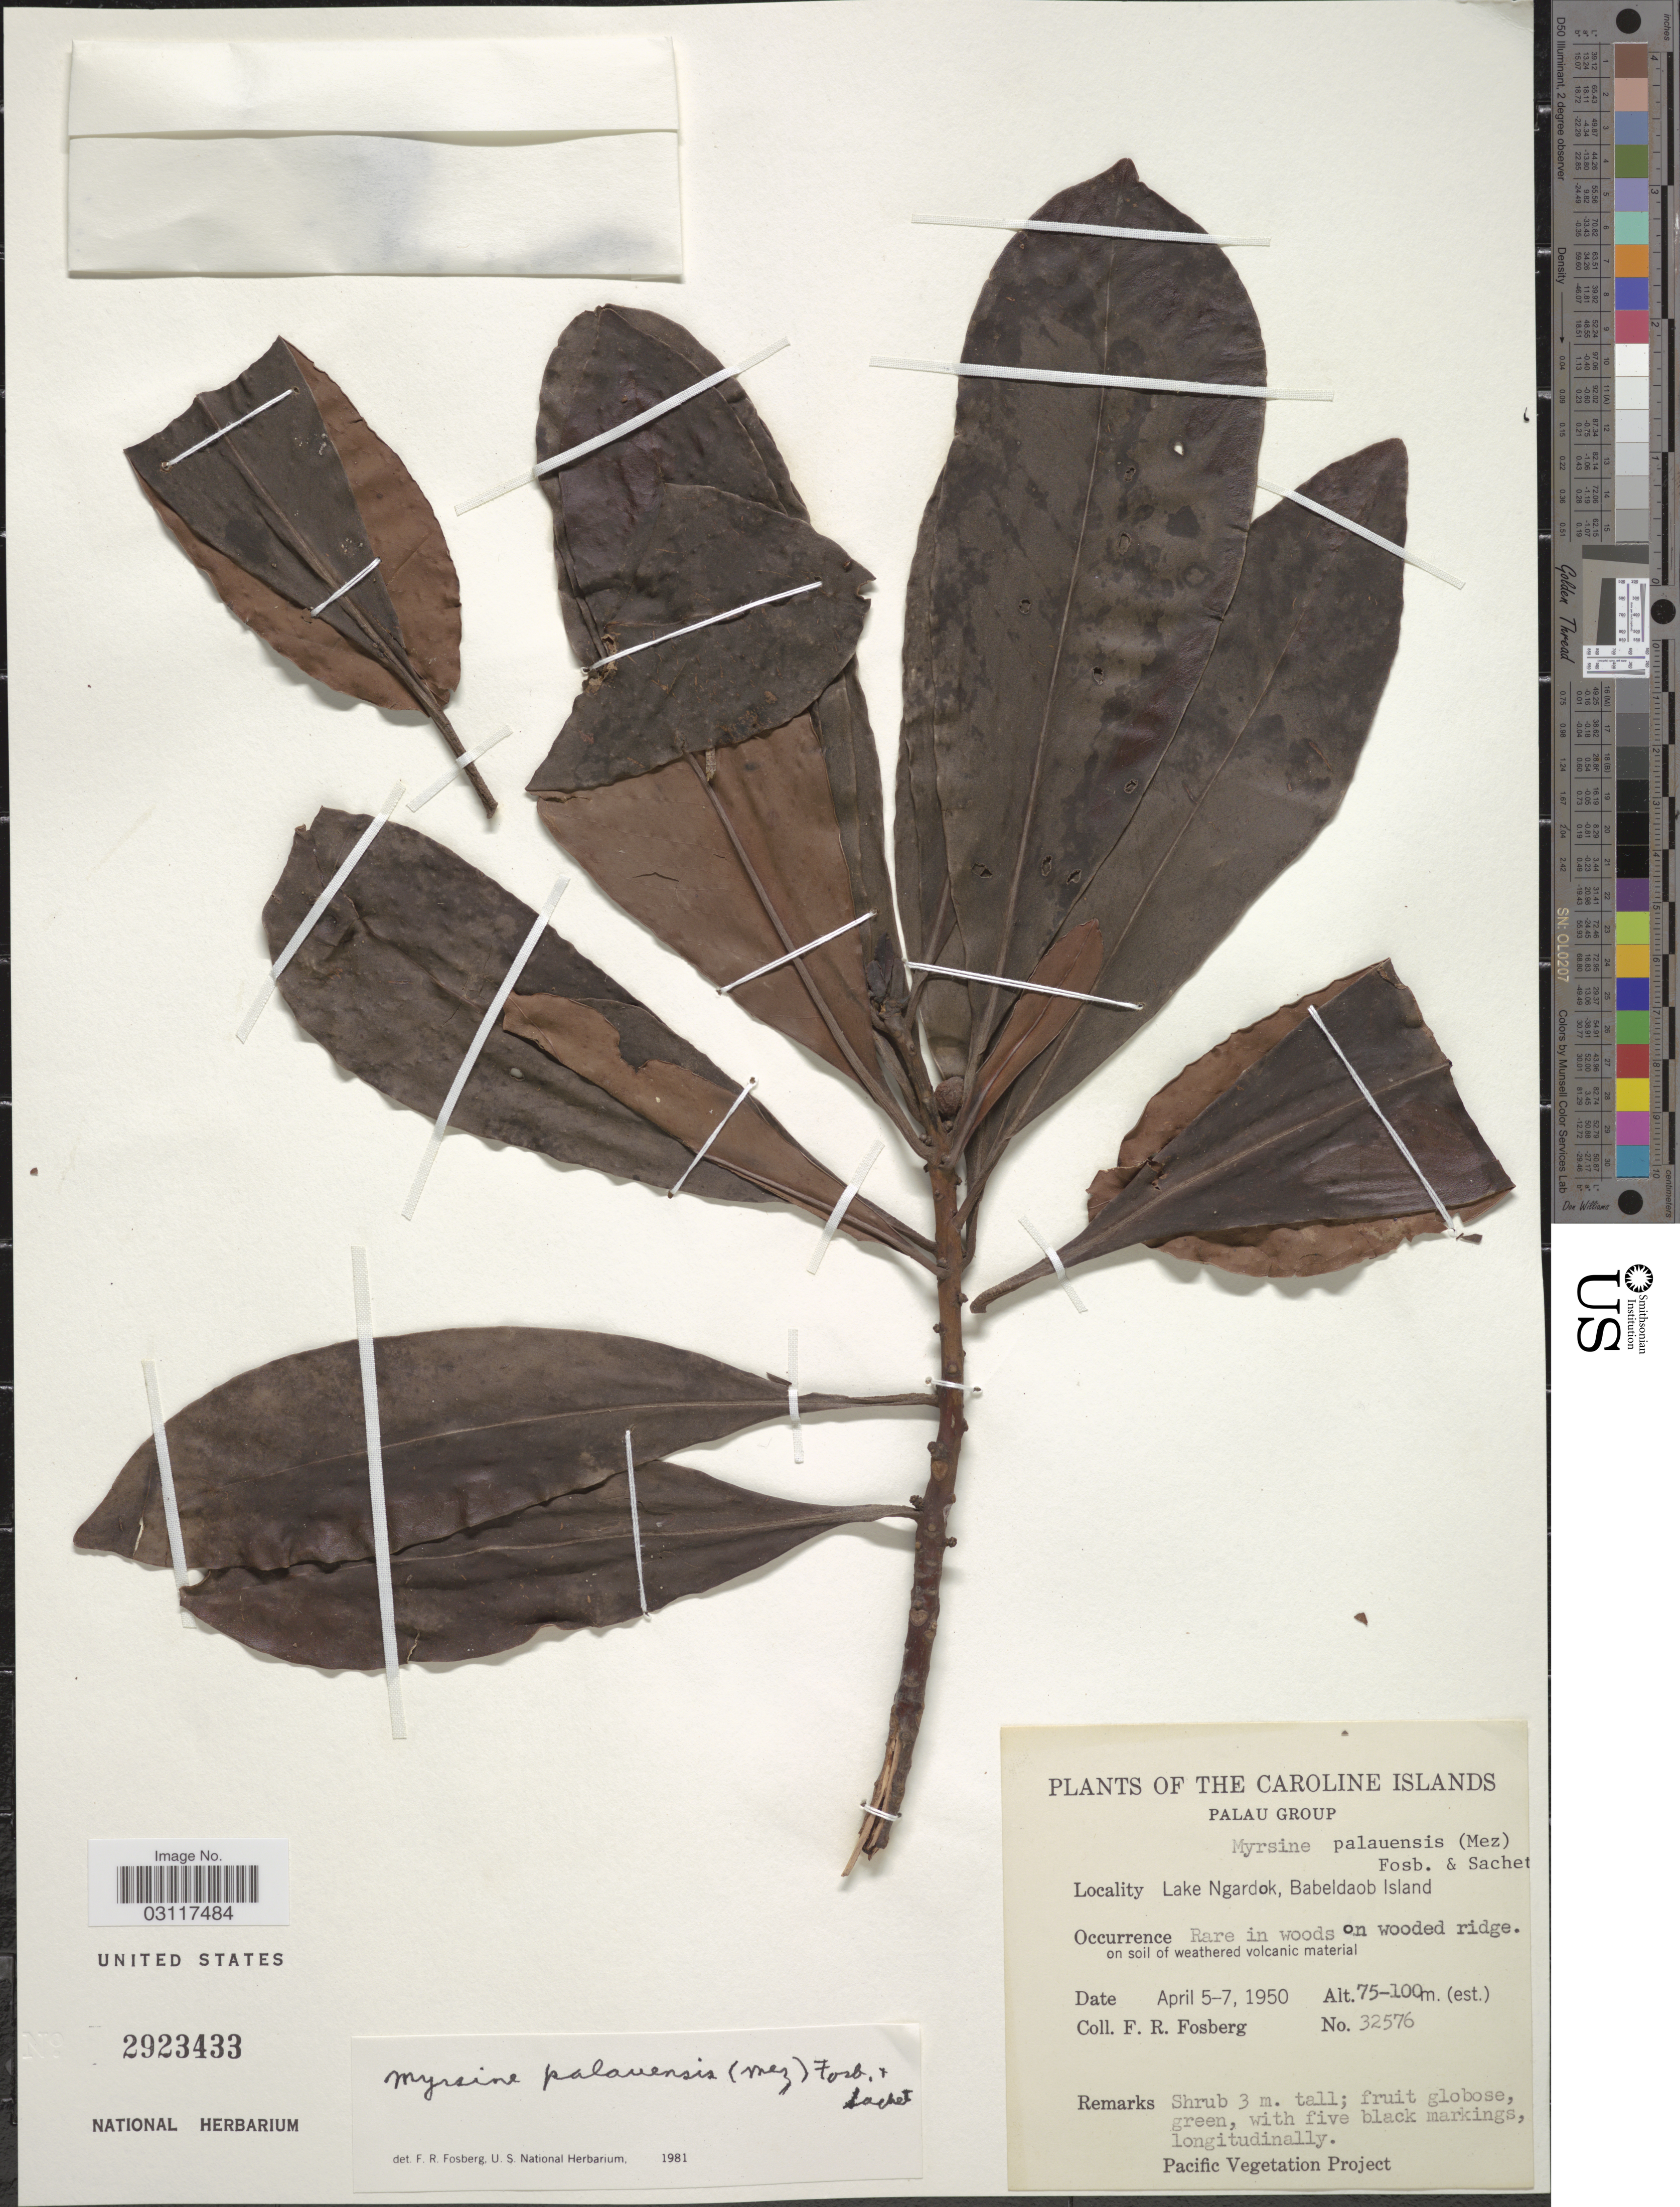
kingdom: Plantae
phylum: Tracheophyta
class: Magnoliopsida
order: Ericales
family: Primulaceae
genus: Myrsine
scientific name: Myrsine palauensis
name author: (Mez) Fosberg & Sachet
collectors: F. R. Fosberg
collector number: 32576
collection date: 1950-04-05/1950-04-07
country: Palau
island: Babeldaob [Babelthuap]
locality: The Caroline Islands, Palau Group, Lake Ngardok, Babeldaob Island.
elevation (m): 75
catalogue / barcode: US 2923433